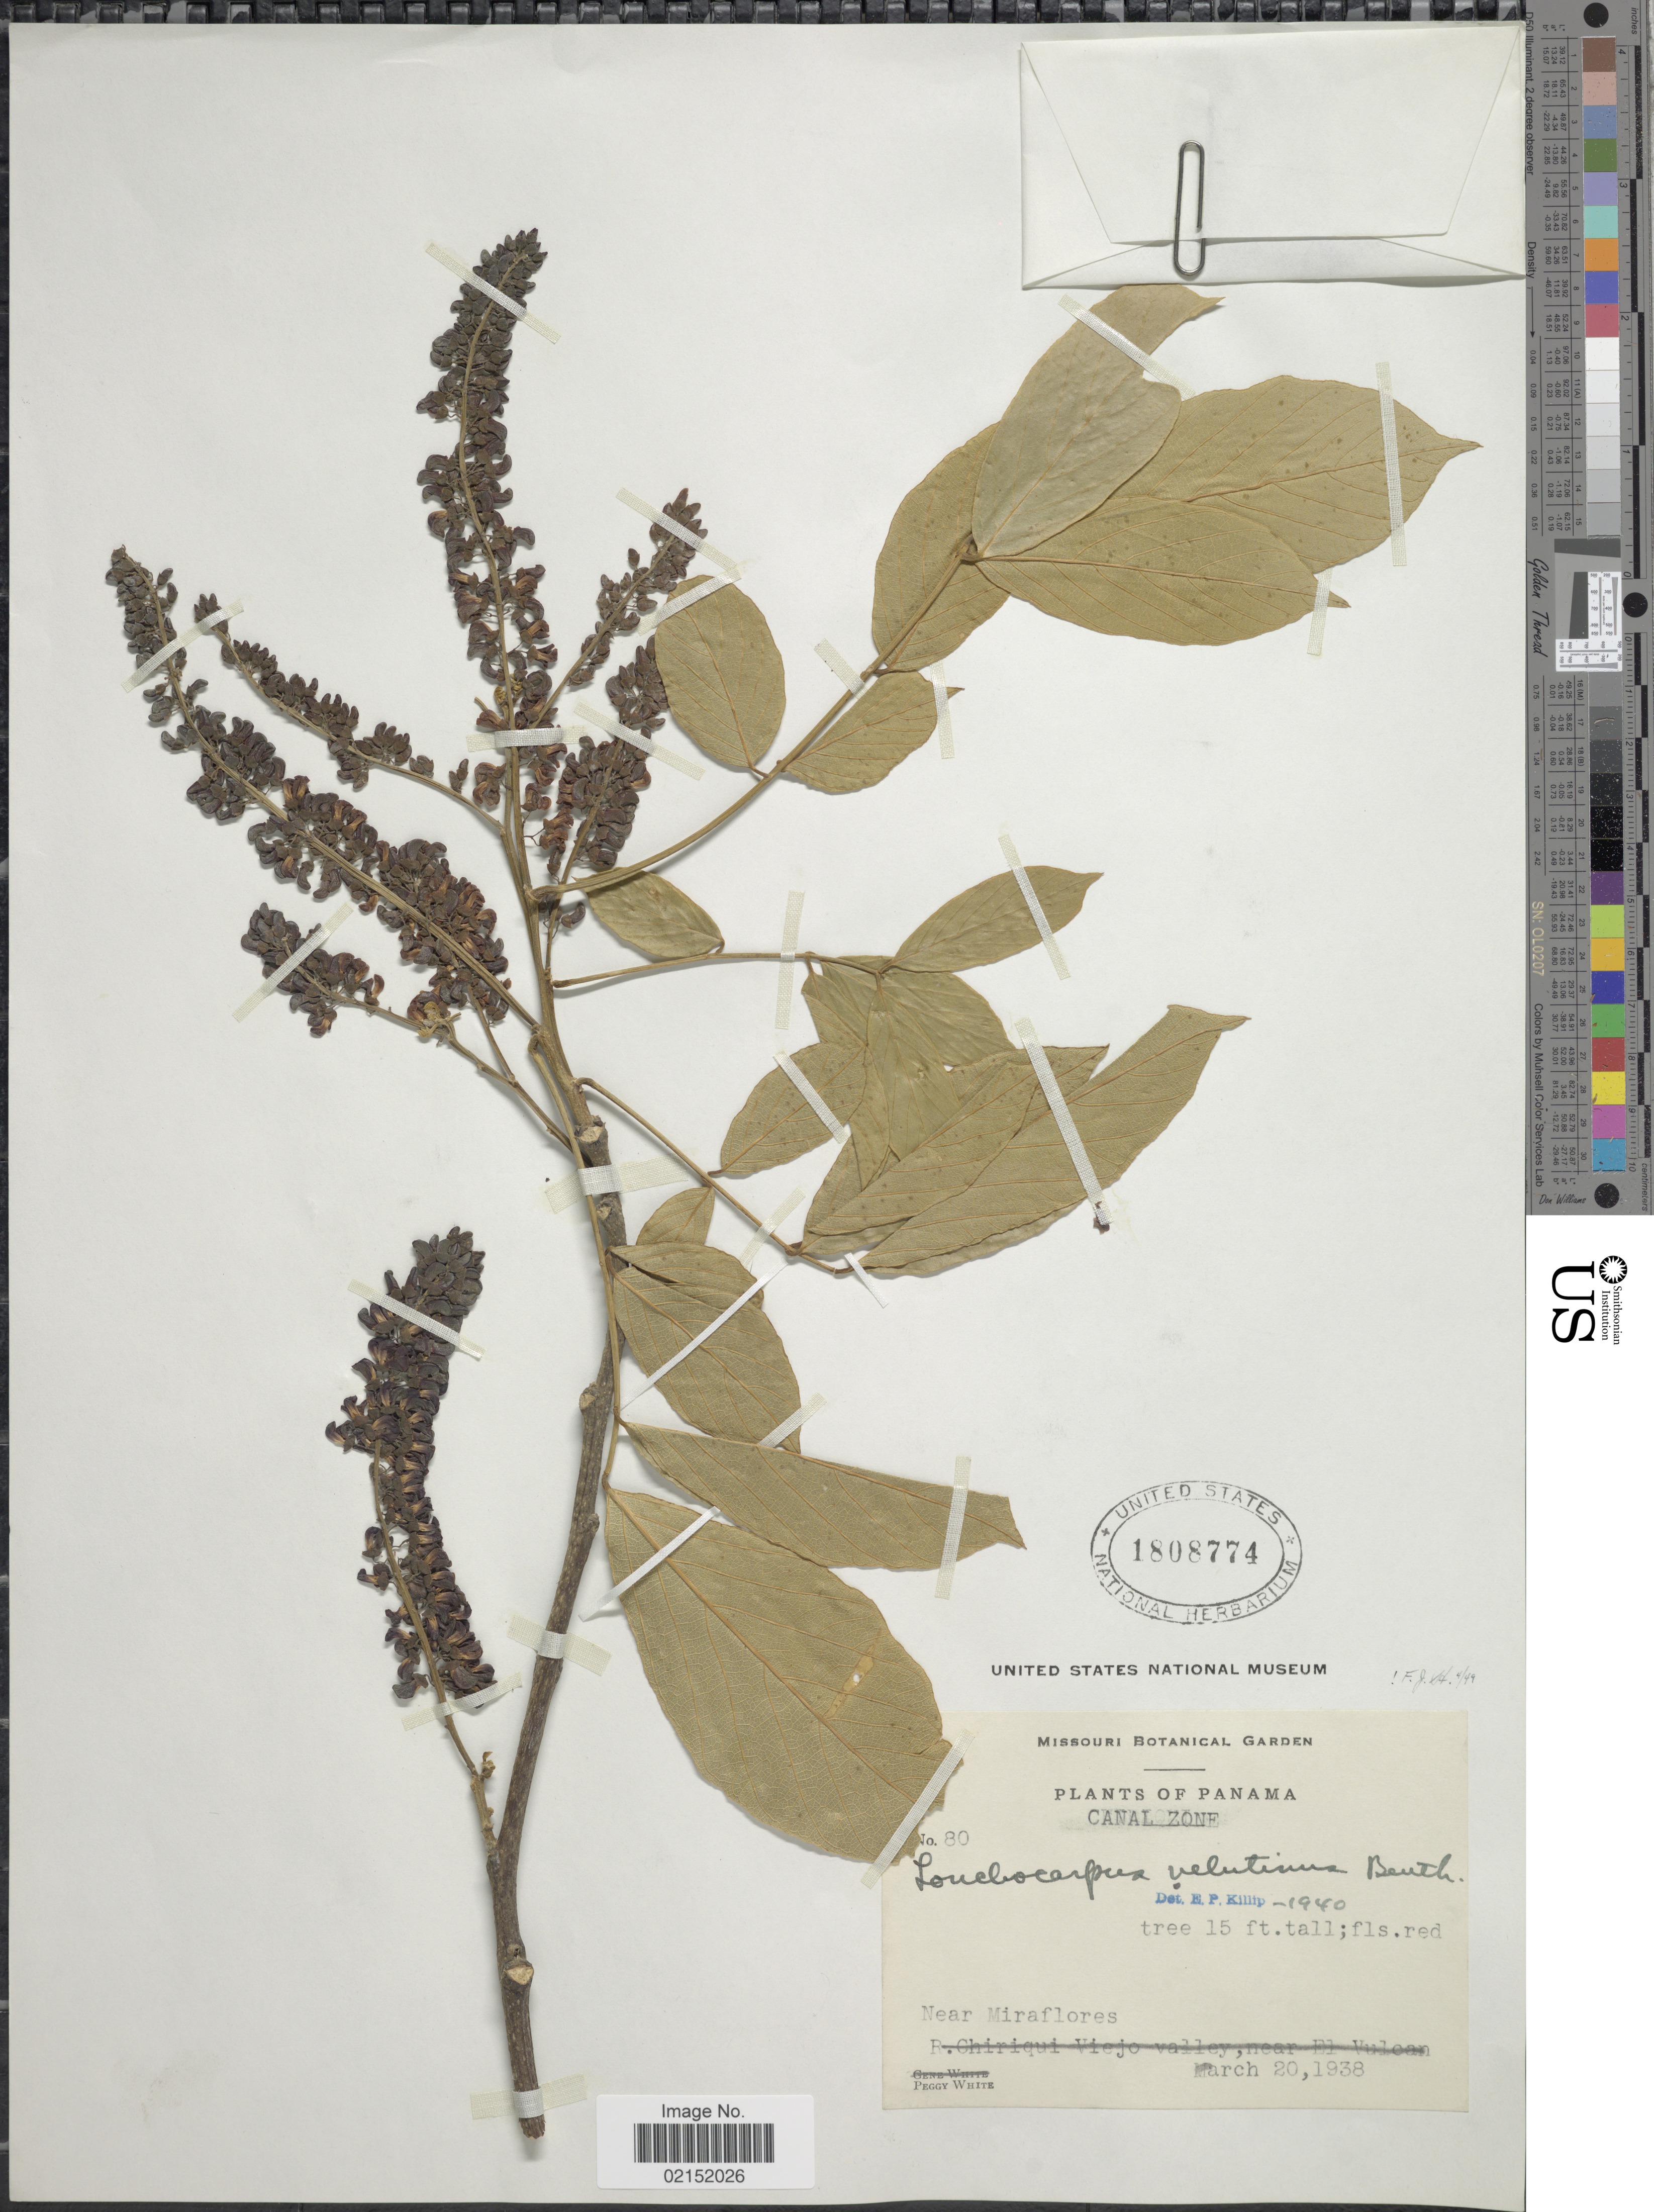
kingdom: Plantae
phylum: Tracheophyta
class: Magnoliopsida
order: Fabales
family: Fabaceae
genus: Lonchocarpus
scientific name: Lonchocarpus velutinus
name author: Benth. ex Seem.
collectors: P. White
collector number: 80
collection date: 1938-03-20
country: Panama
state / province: Panamá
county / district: Canal Zone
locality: Canal Zone, Near Miraflores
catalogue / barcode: US 1808774